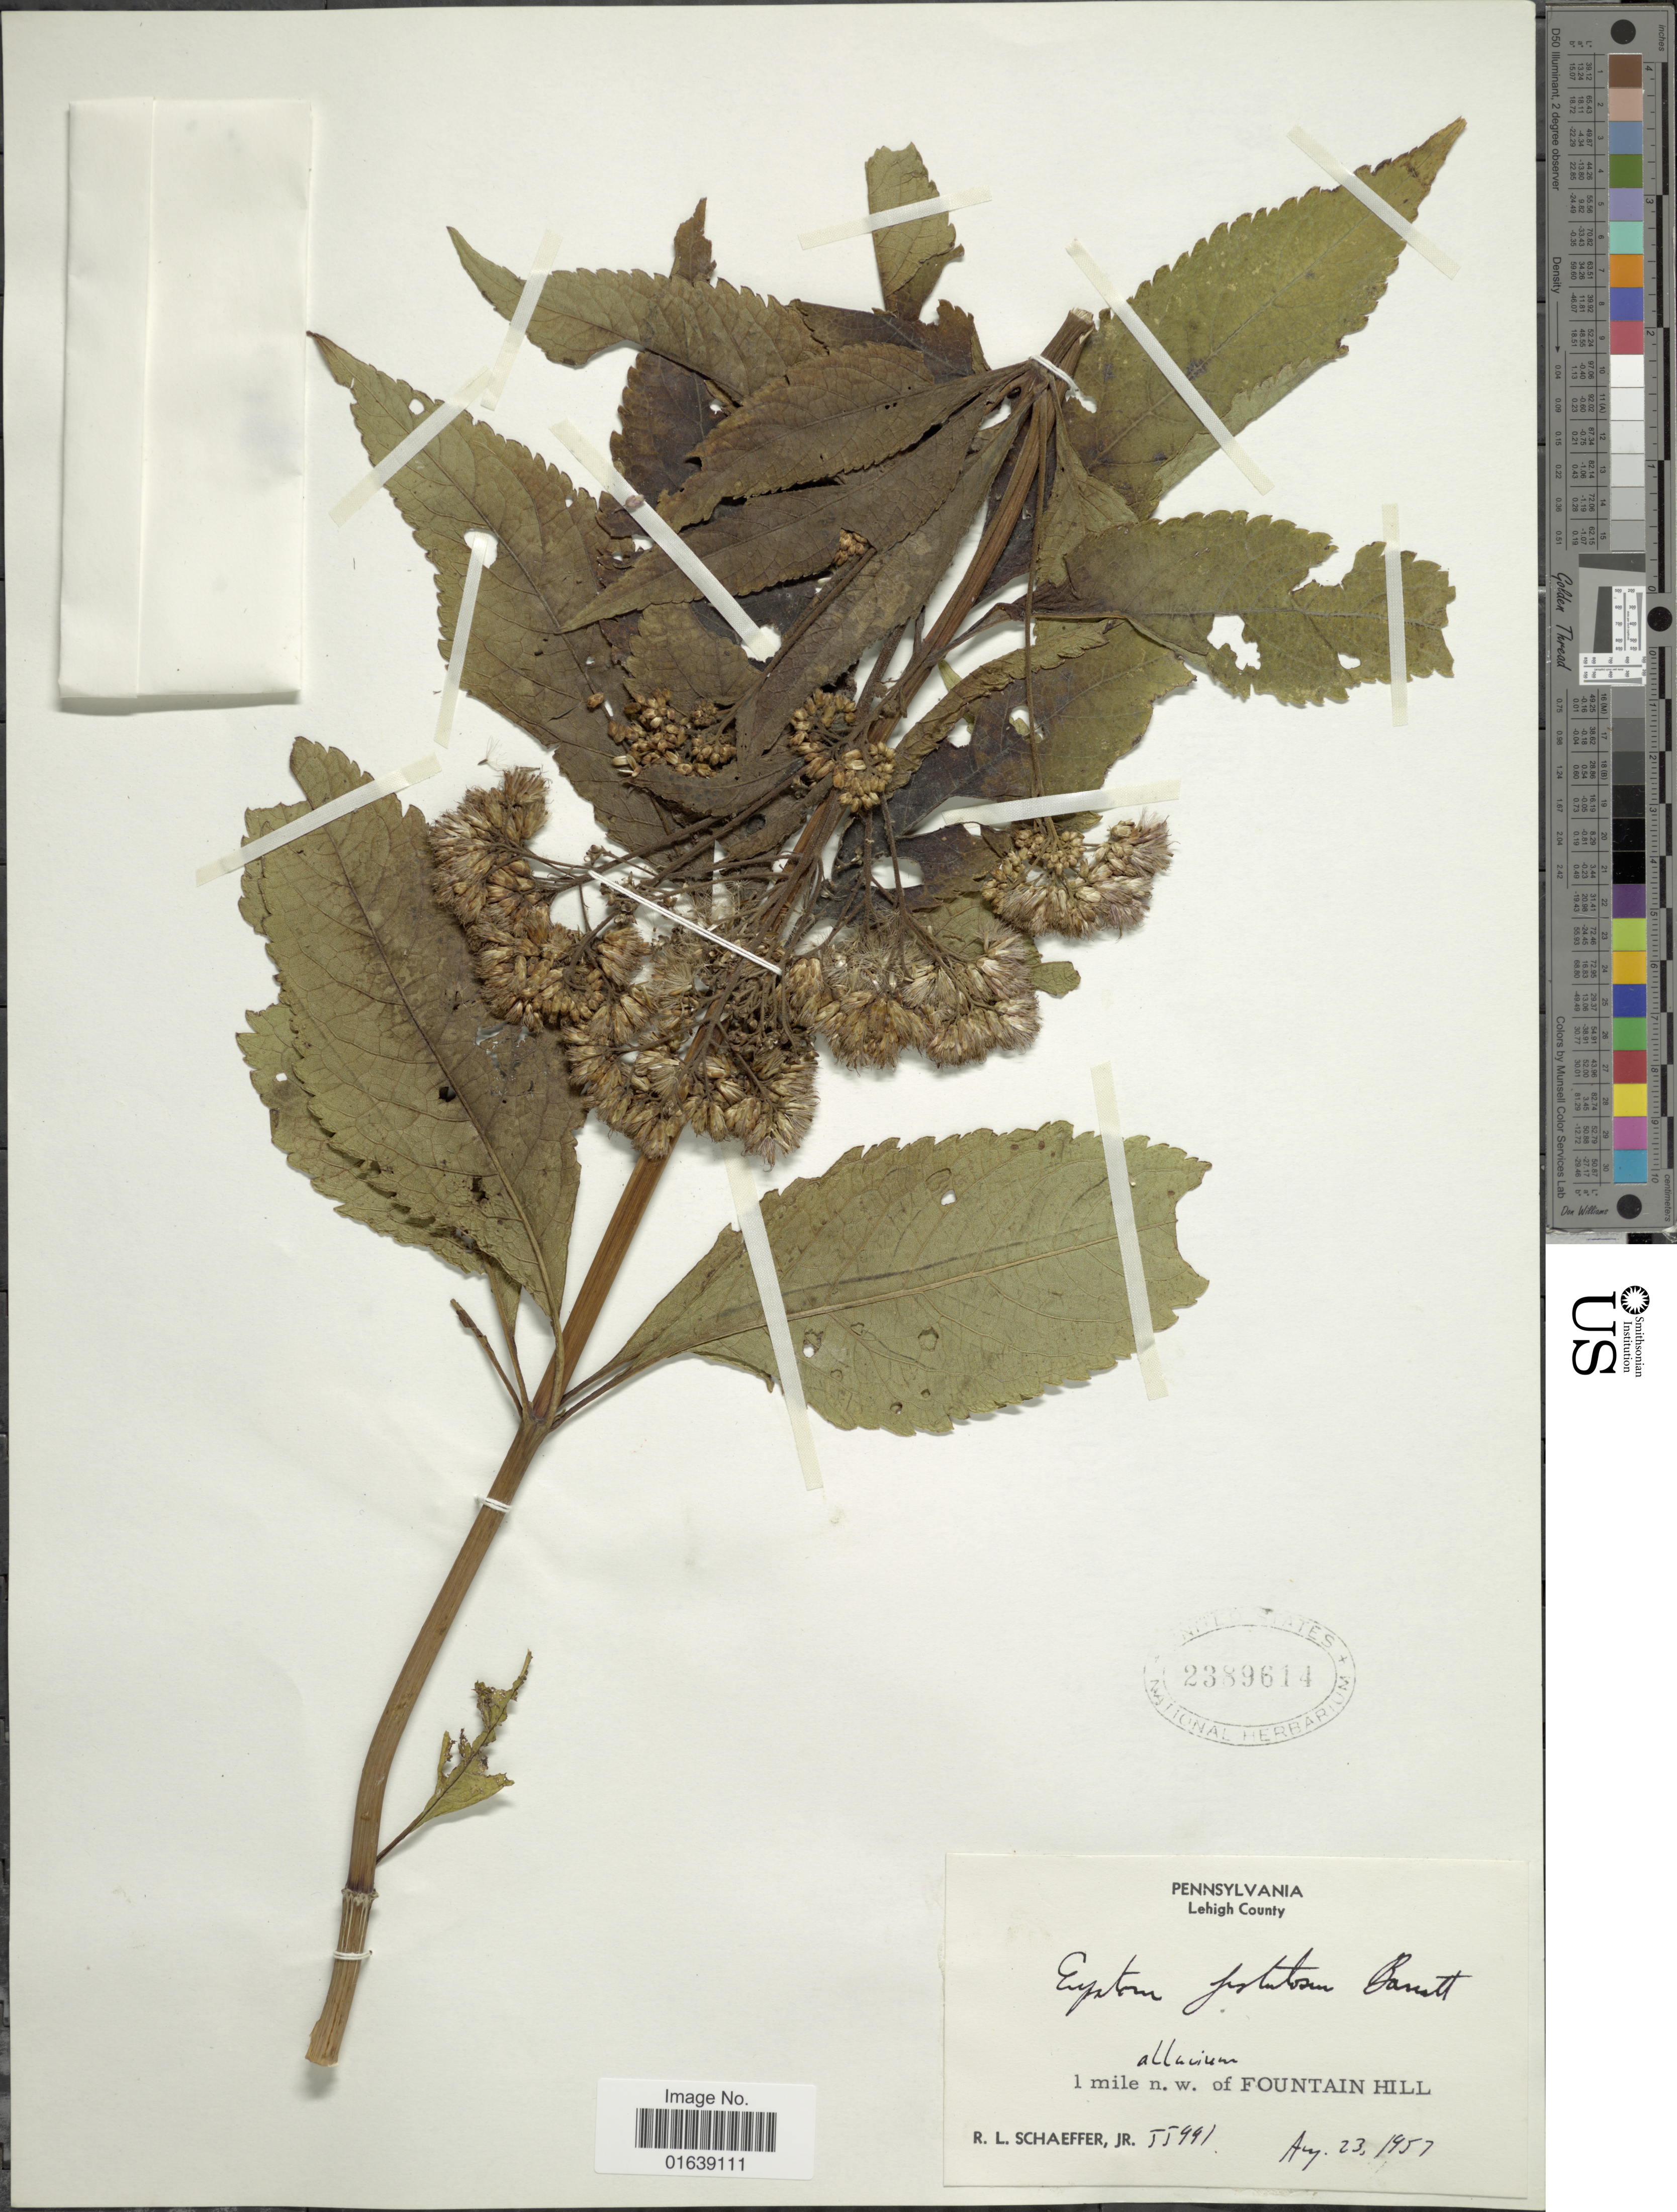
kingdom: Plantae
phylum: Tracheophyta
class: Magnoliopsida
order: Asterales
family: Asteraceae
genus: Eupatorium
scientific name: Eupatorium fistulosum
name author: Barratt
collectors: R. L. Schaeffer Jr.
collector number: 55991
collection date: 1951-08-23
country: United States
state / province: Pennsylvania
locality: Pennsylvania. Lehigh County. 1 mile n. w. of Fountain Hill.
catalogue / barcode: US 2389614